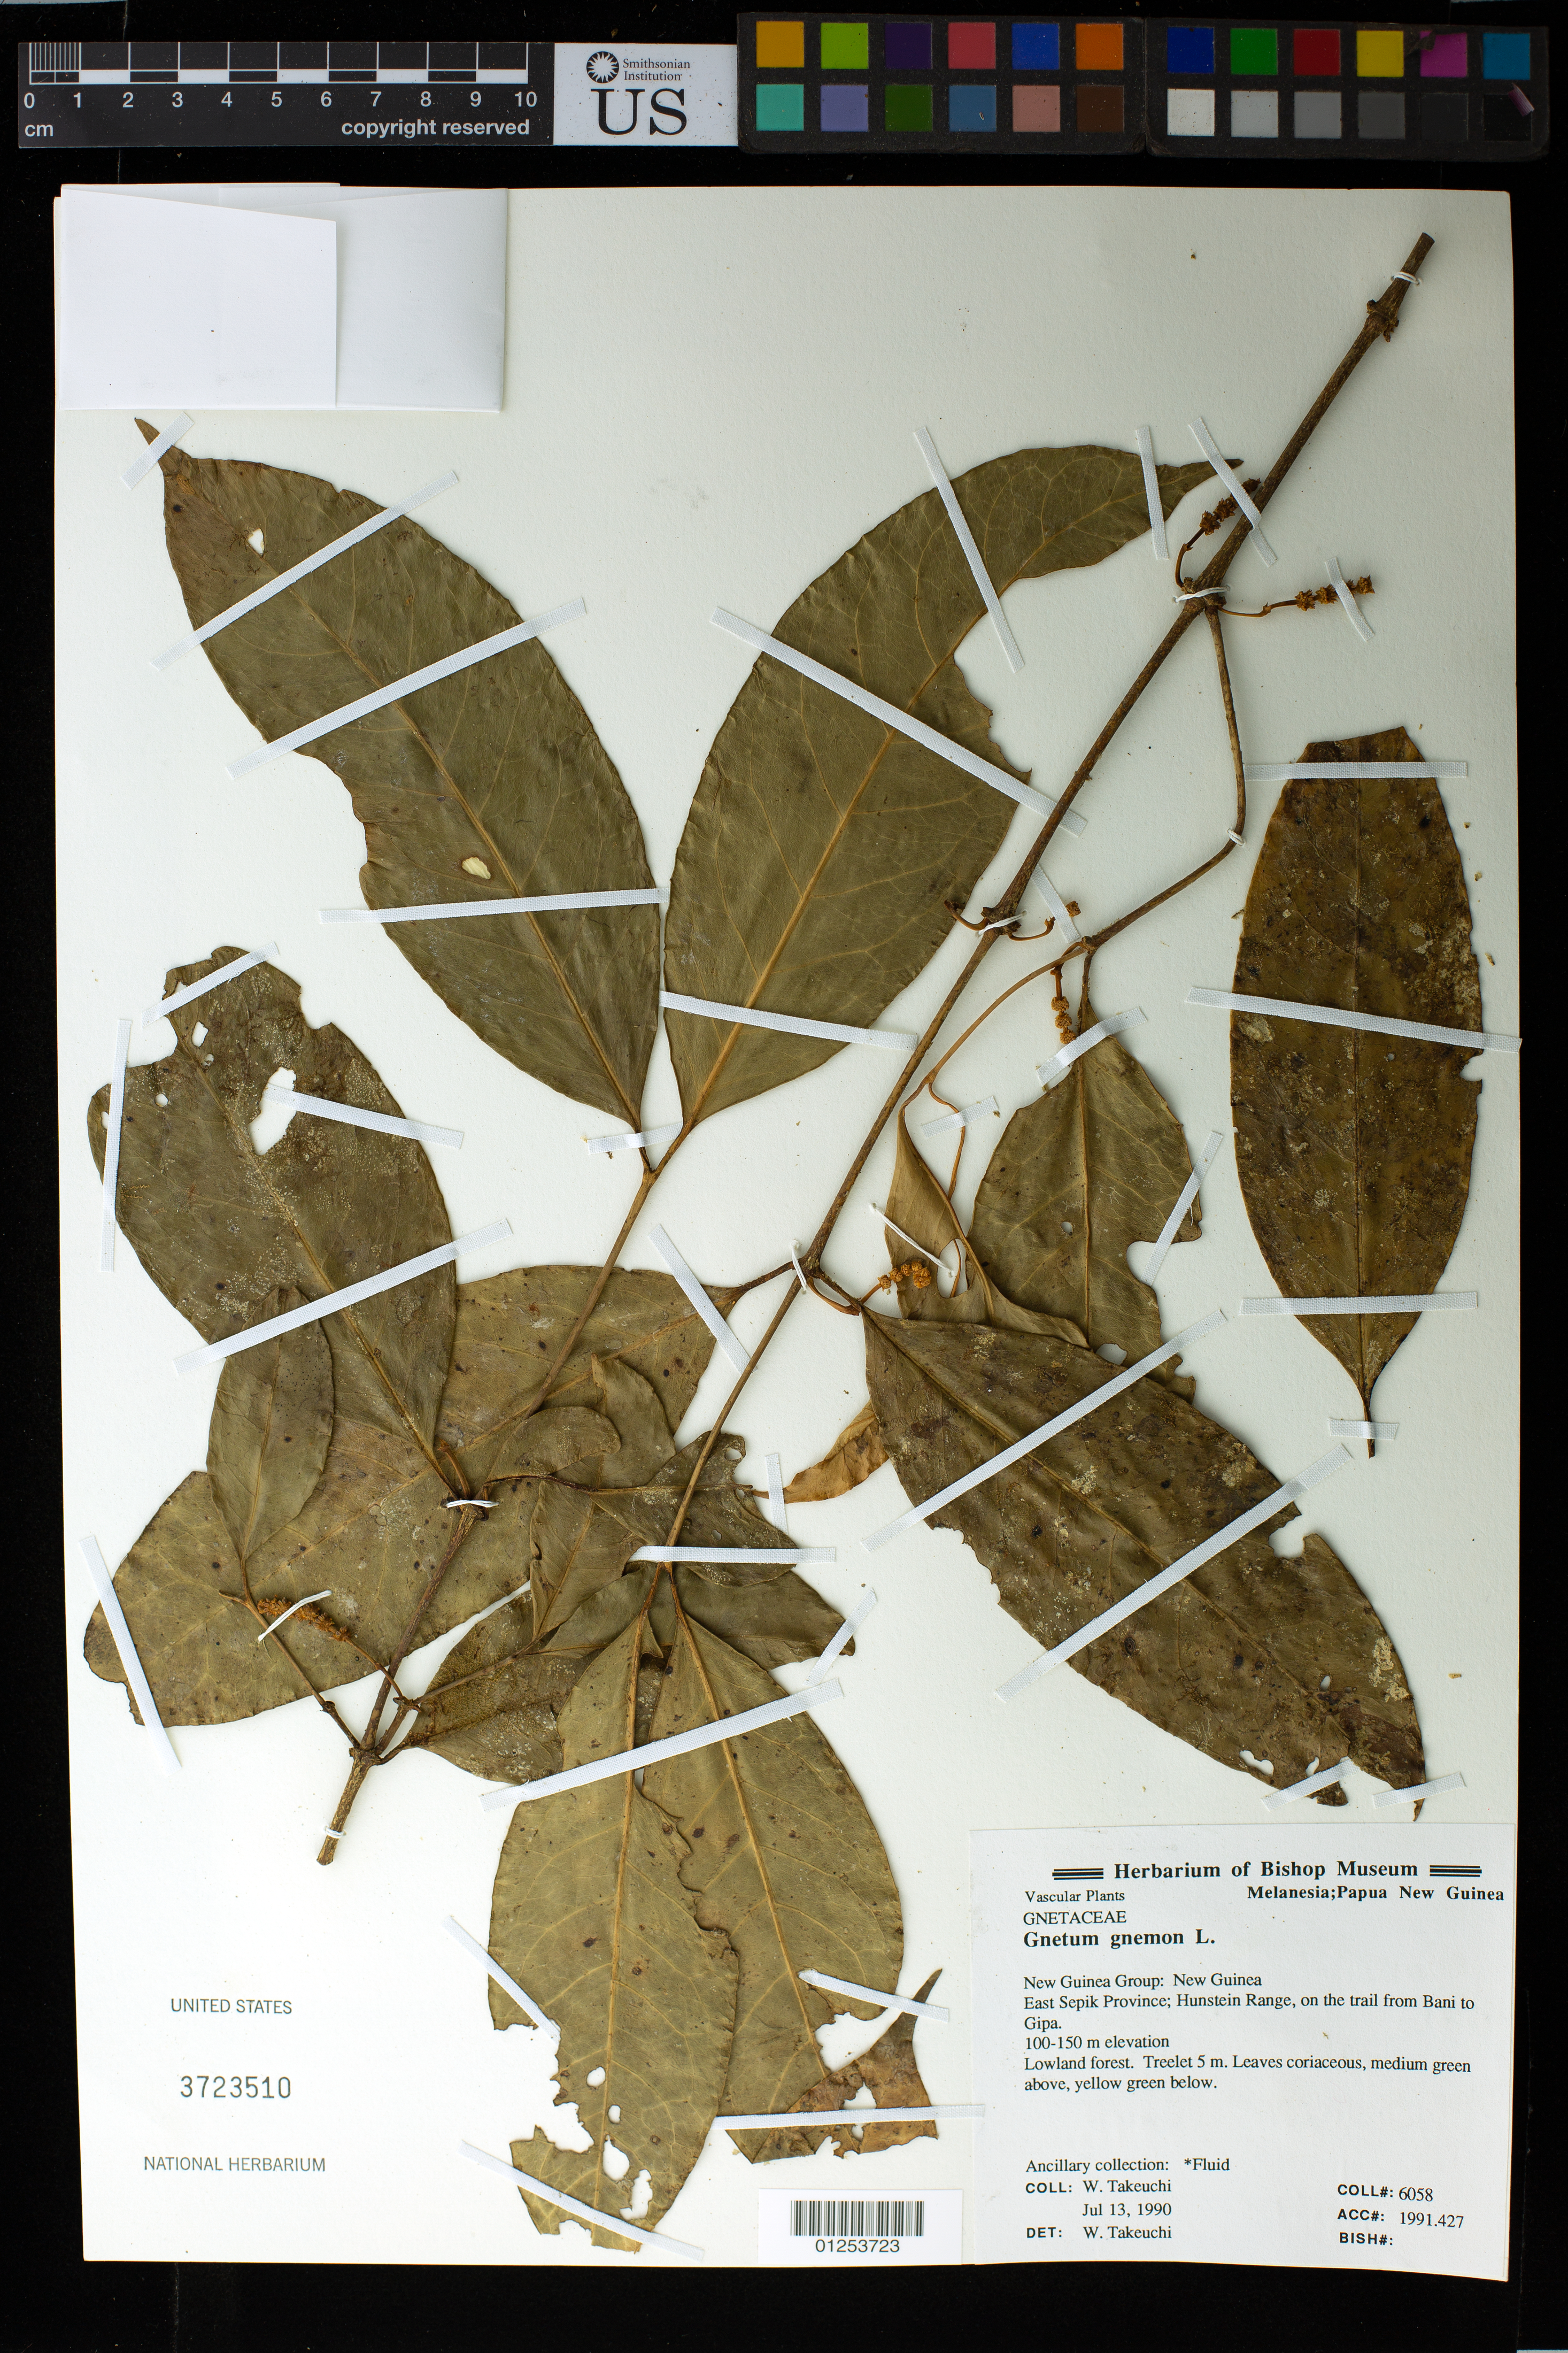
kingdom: Plantae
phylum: Tracheophyta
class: Gnetopsida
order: Gnetales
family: Gnetaceae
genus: Gnetum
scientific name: Gnetum gnemon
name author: L.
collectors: W. N. Takeuchi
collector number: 6058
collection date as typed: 13 Jul 1990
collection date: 1990-07-13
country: Papua New Guinea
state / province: East Sepik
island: New Guinea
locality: Hunstein Range, on the trail from Bani to Gipa.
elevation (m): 100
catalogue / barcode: US 3723510